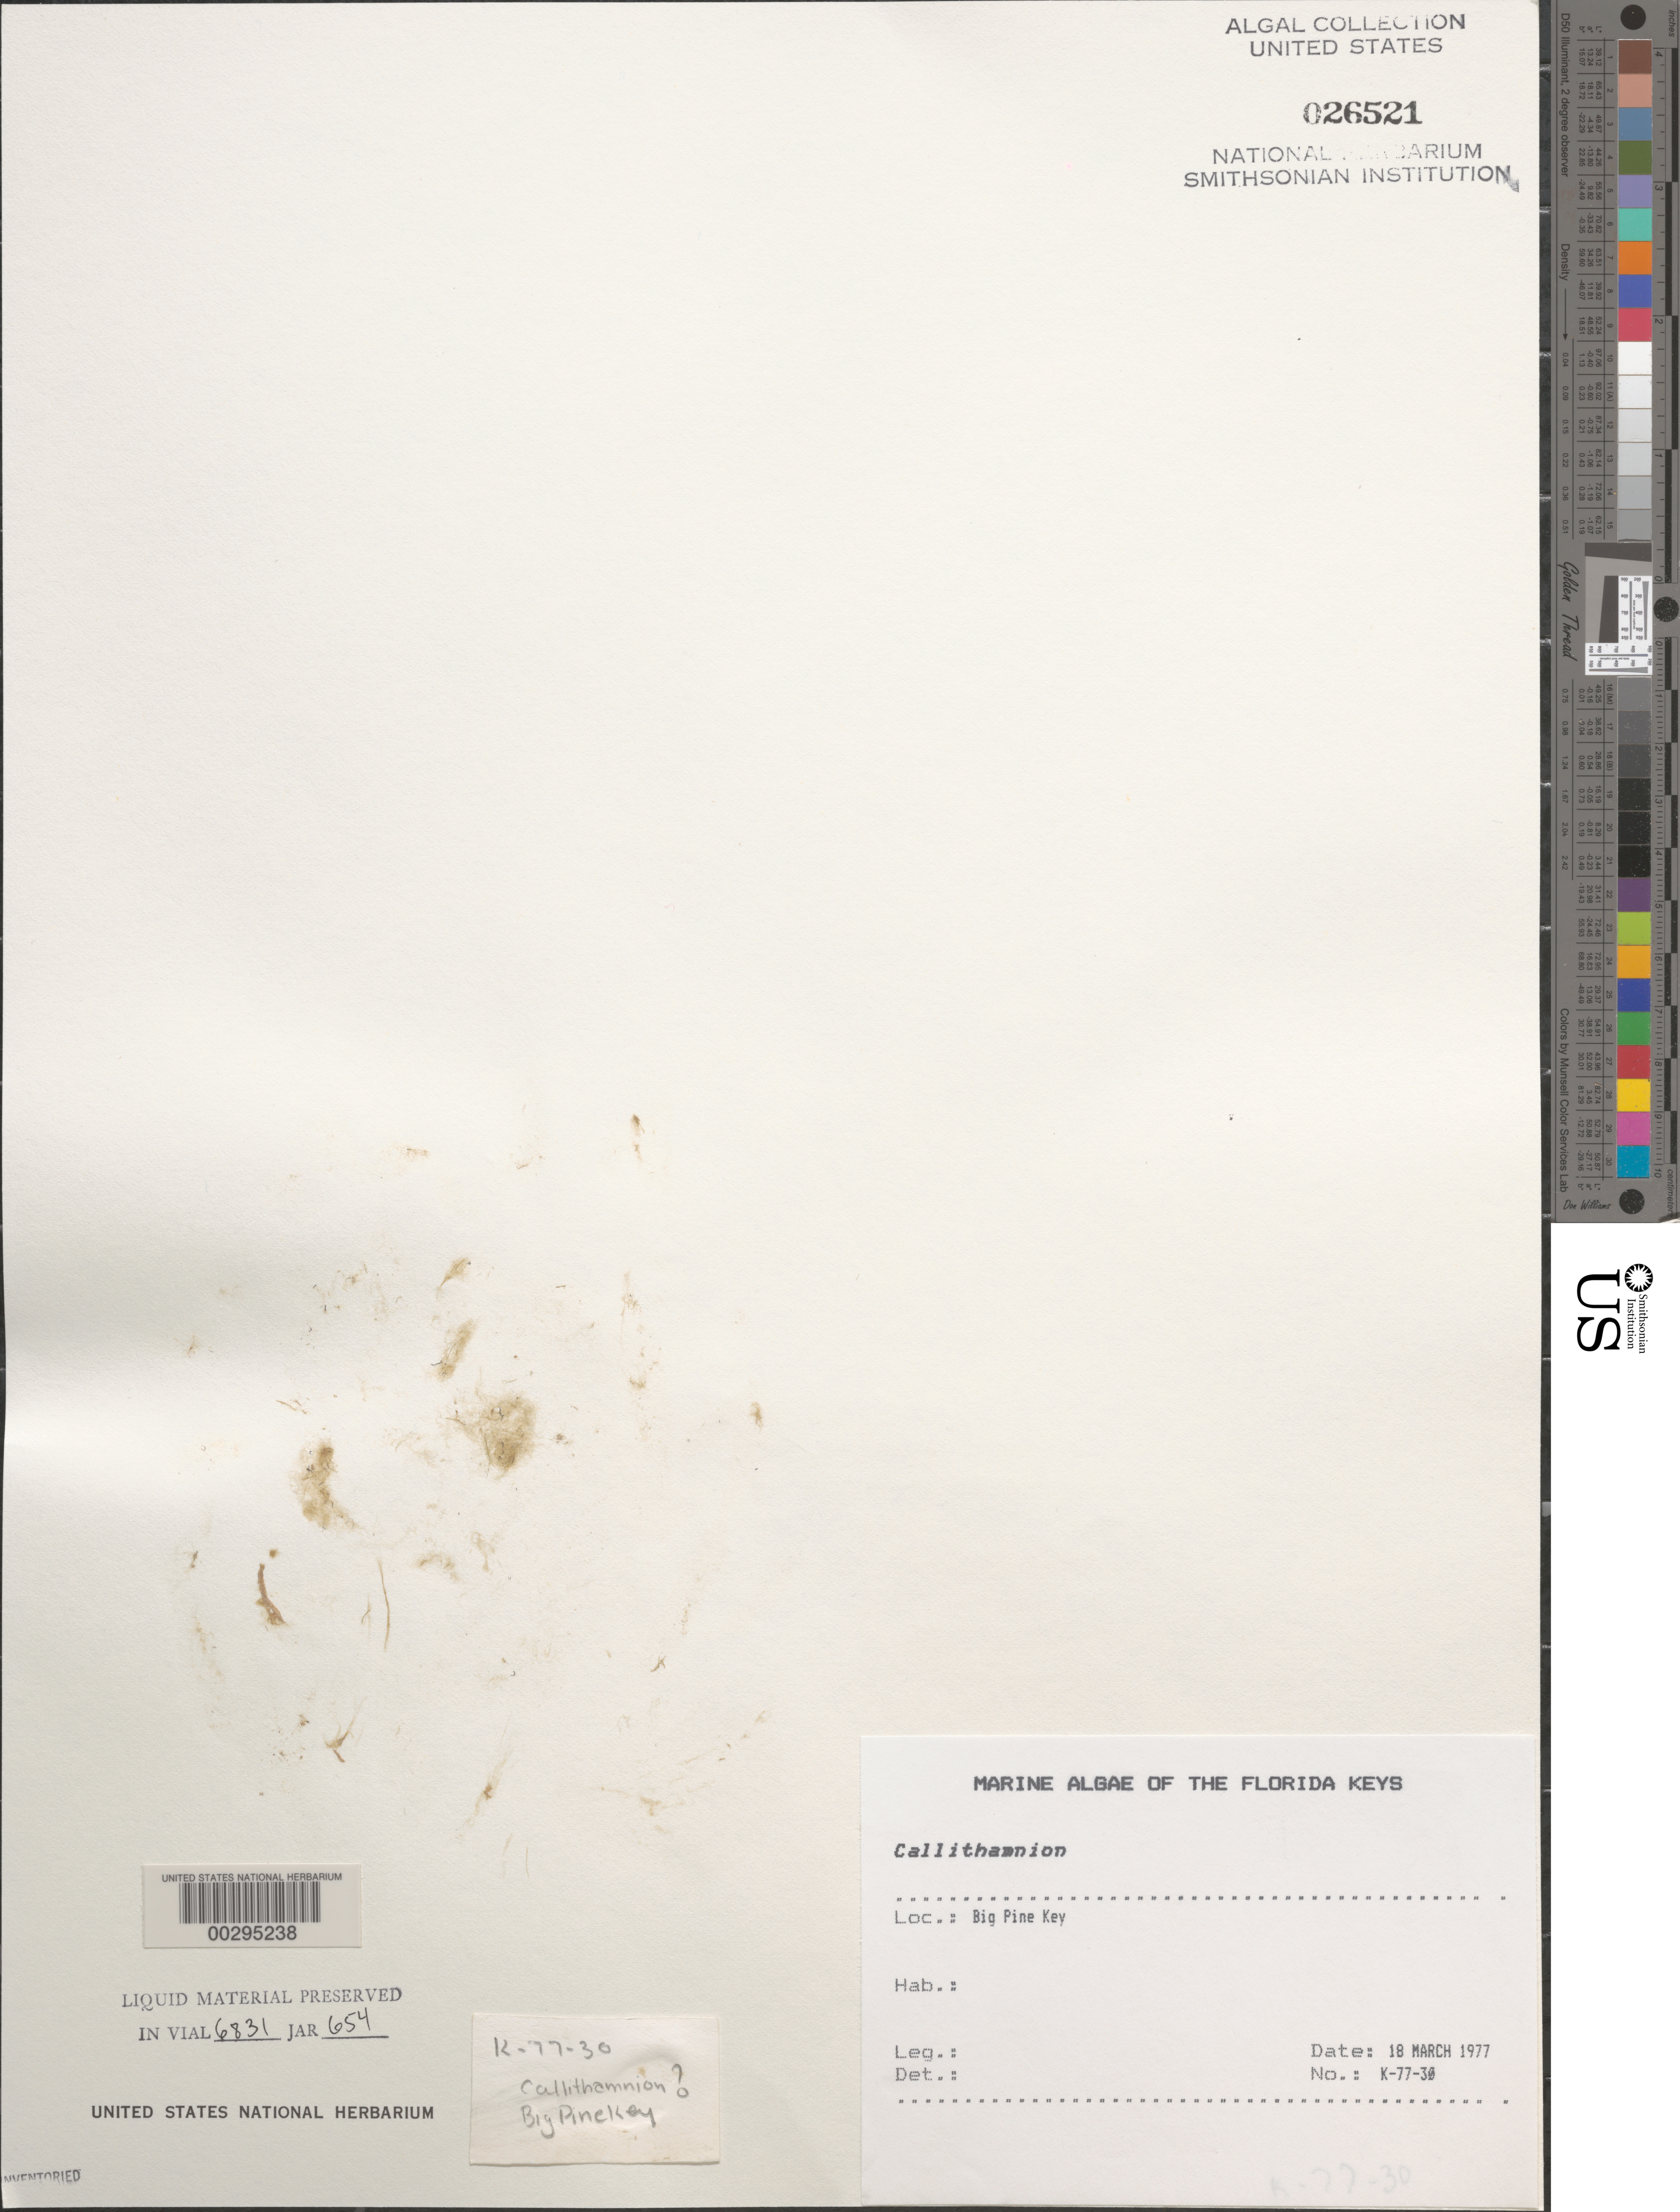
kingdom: Plantae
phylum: Rhodophyta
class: Florideophyceae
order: Ceramiales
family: Callithamniaceae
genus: Callithamnion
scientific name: Callithamnion sp.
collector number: B-77-30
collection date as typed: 18 Mar 1977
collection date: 1977-03-18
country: United States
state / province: Florida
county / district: Monroe County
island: Big Pine Key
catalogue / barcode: US 26521